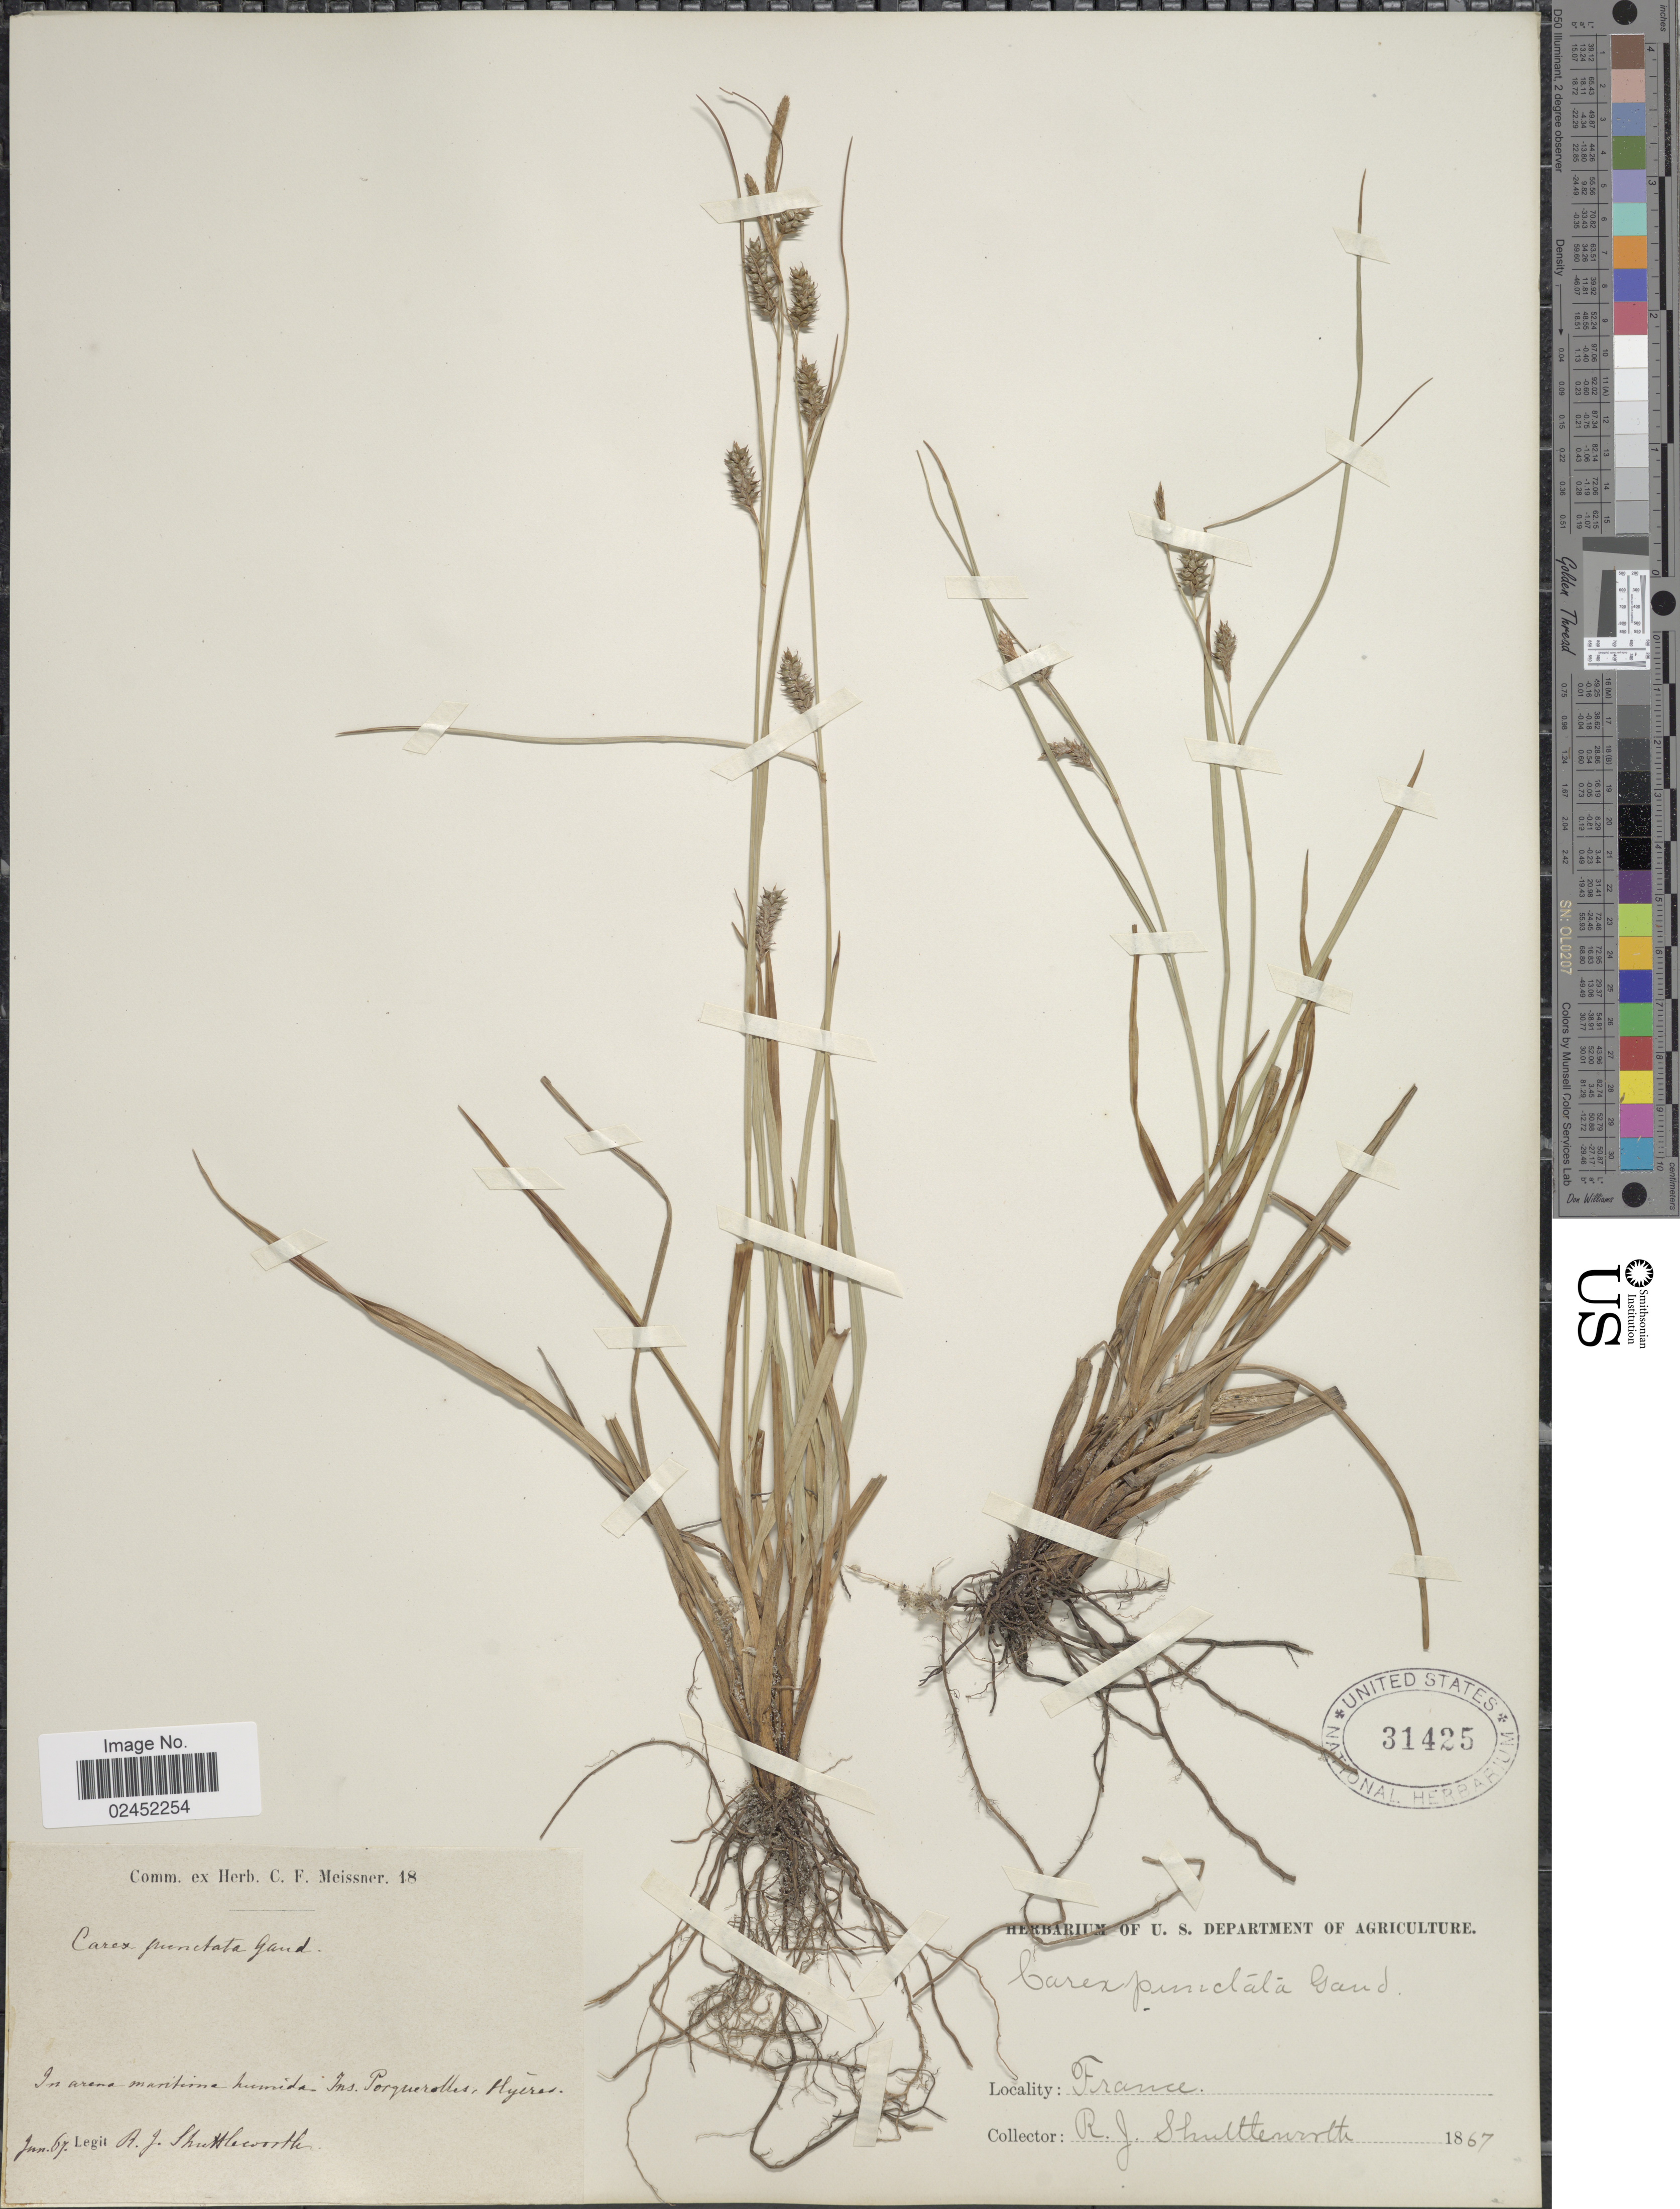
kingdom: Plantae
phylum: Tracheophyta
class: Liliopsida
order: Poales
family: Cyperaceae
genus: Carex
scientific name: Carex punctata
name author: Gaudin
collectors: R. Shuttleworth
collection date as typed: Transcribed d/m/y: /6/67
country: France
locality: In areno maritime humida, Ins. Porquerolles, Hyeres.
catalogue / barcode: US 31425